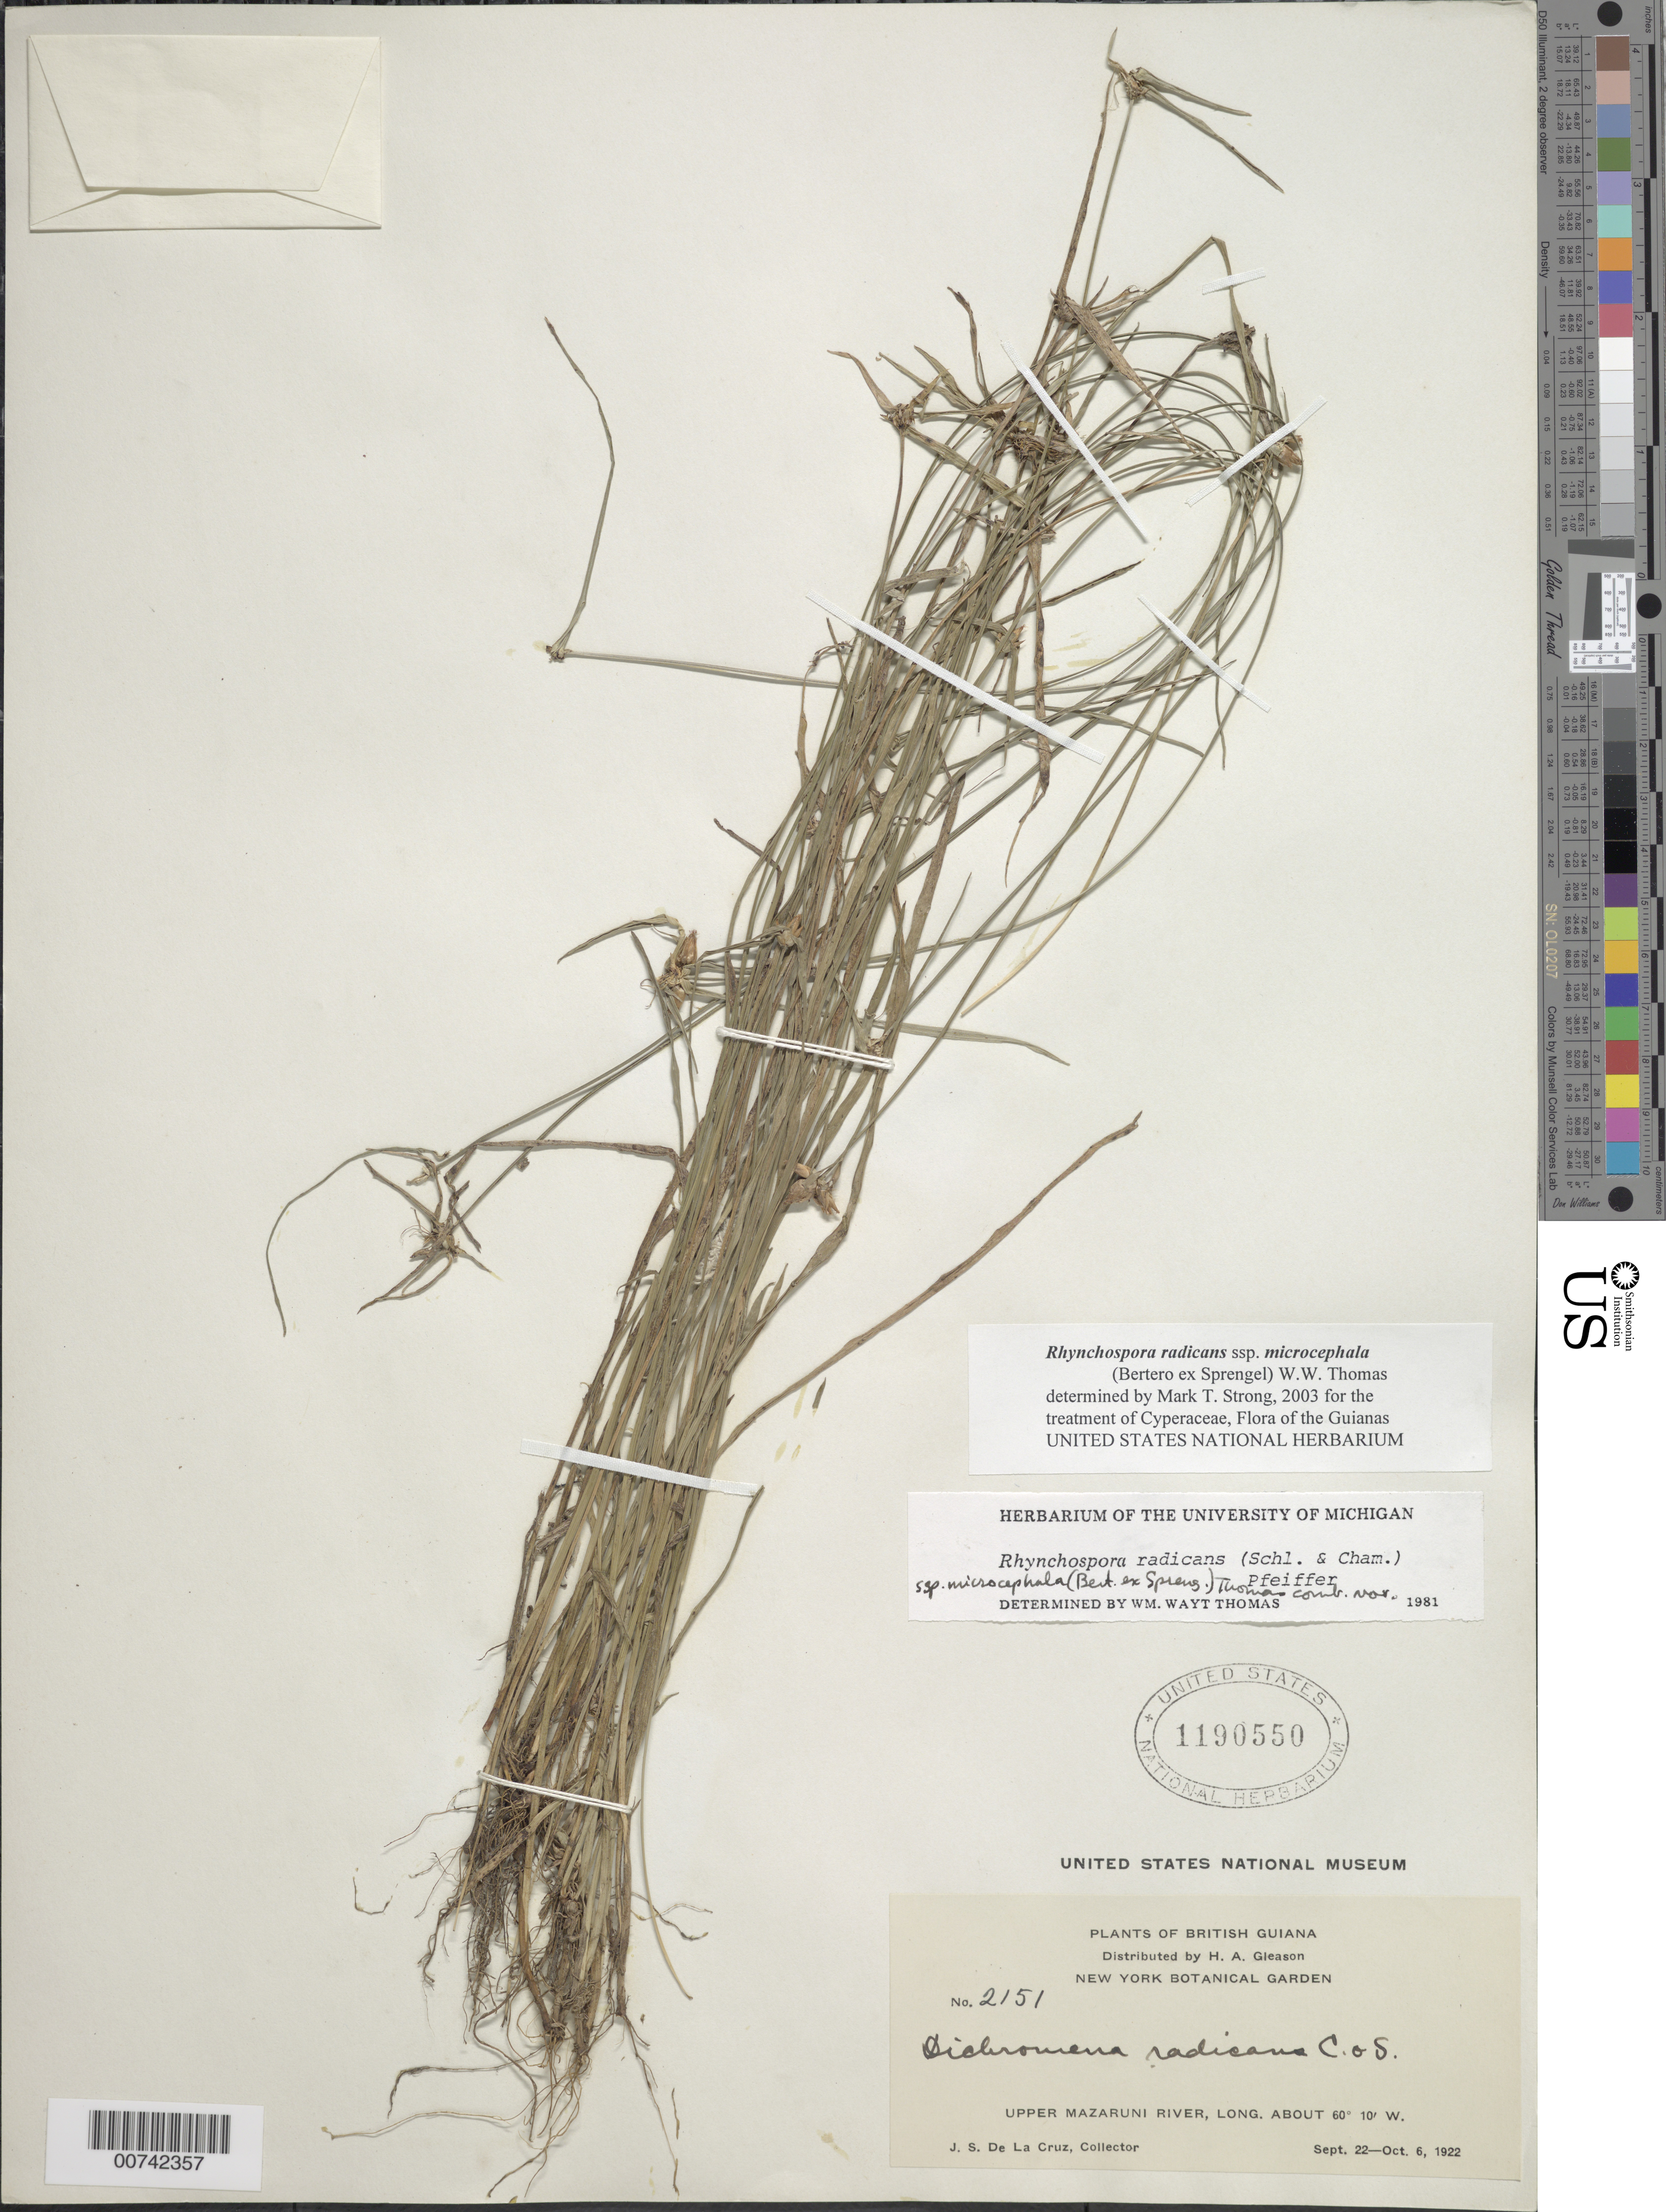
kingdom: Plantae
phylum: Tracheophyta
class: Liliopsida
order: Poales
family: Cyperaceae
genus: Rhynchospora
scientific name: Rhynchospora radicans subsp. microcephala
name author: (Bertero ex Spreng.) W.W. Thomas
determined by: Strong, M. T., (US), Smithsonian Institution - National Museum of Natural History (UNITED STATES)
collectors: J. S. de la Cruz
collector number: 2151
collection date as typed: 22-Sep-22 to 6-Oct-22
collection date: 1922-09-22/1922-10-06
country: Guyana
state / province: Cuyuni-Mazaruni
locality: Upper Mazaruni R.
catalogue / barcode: US 1190550